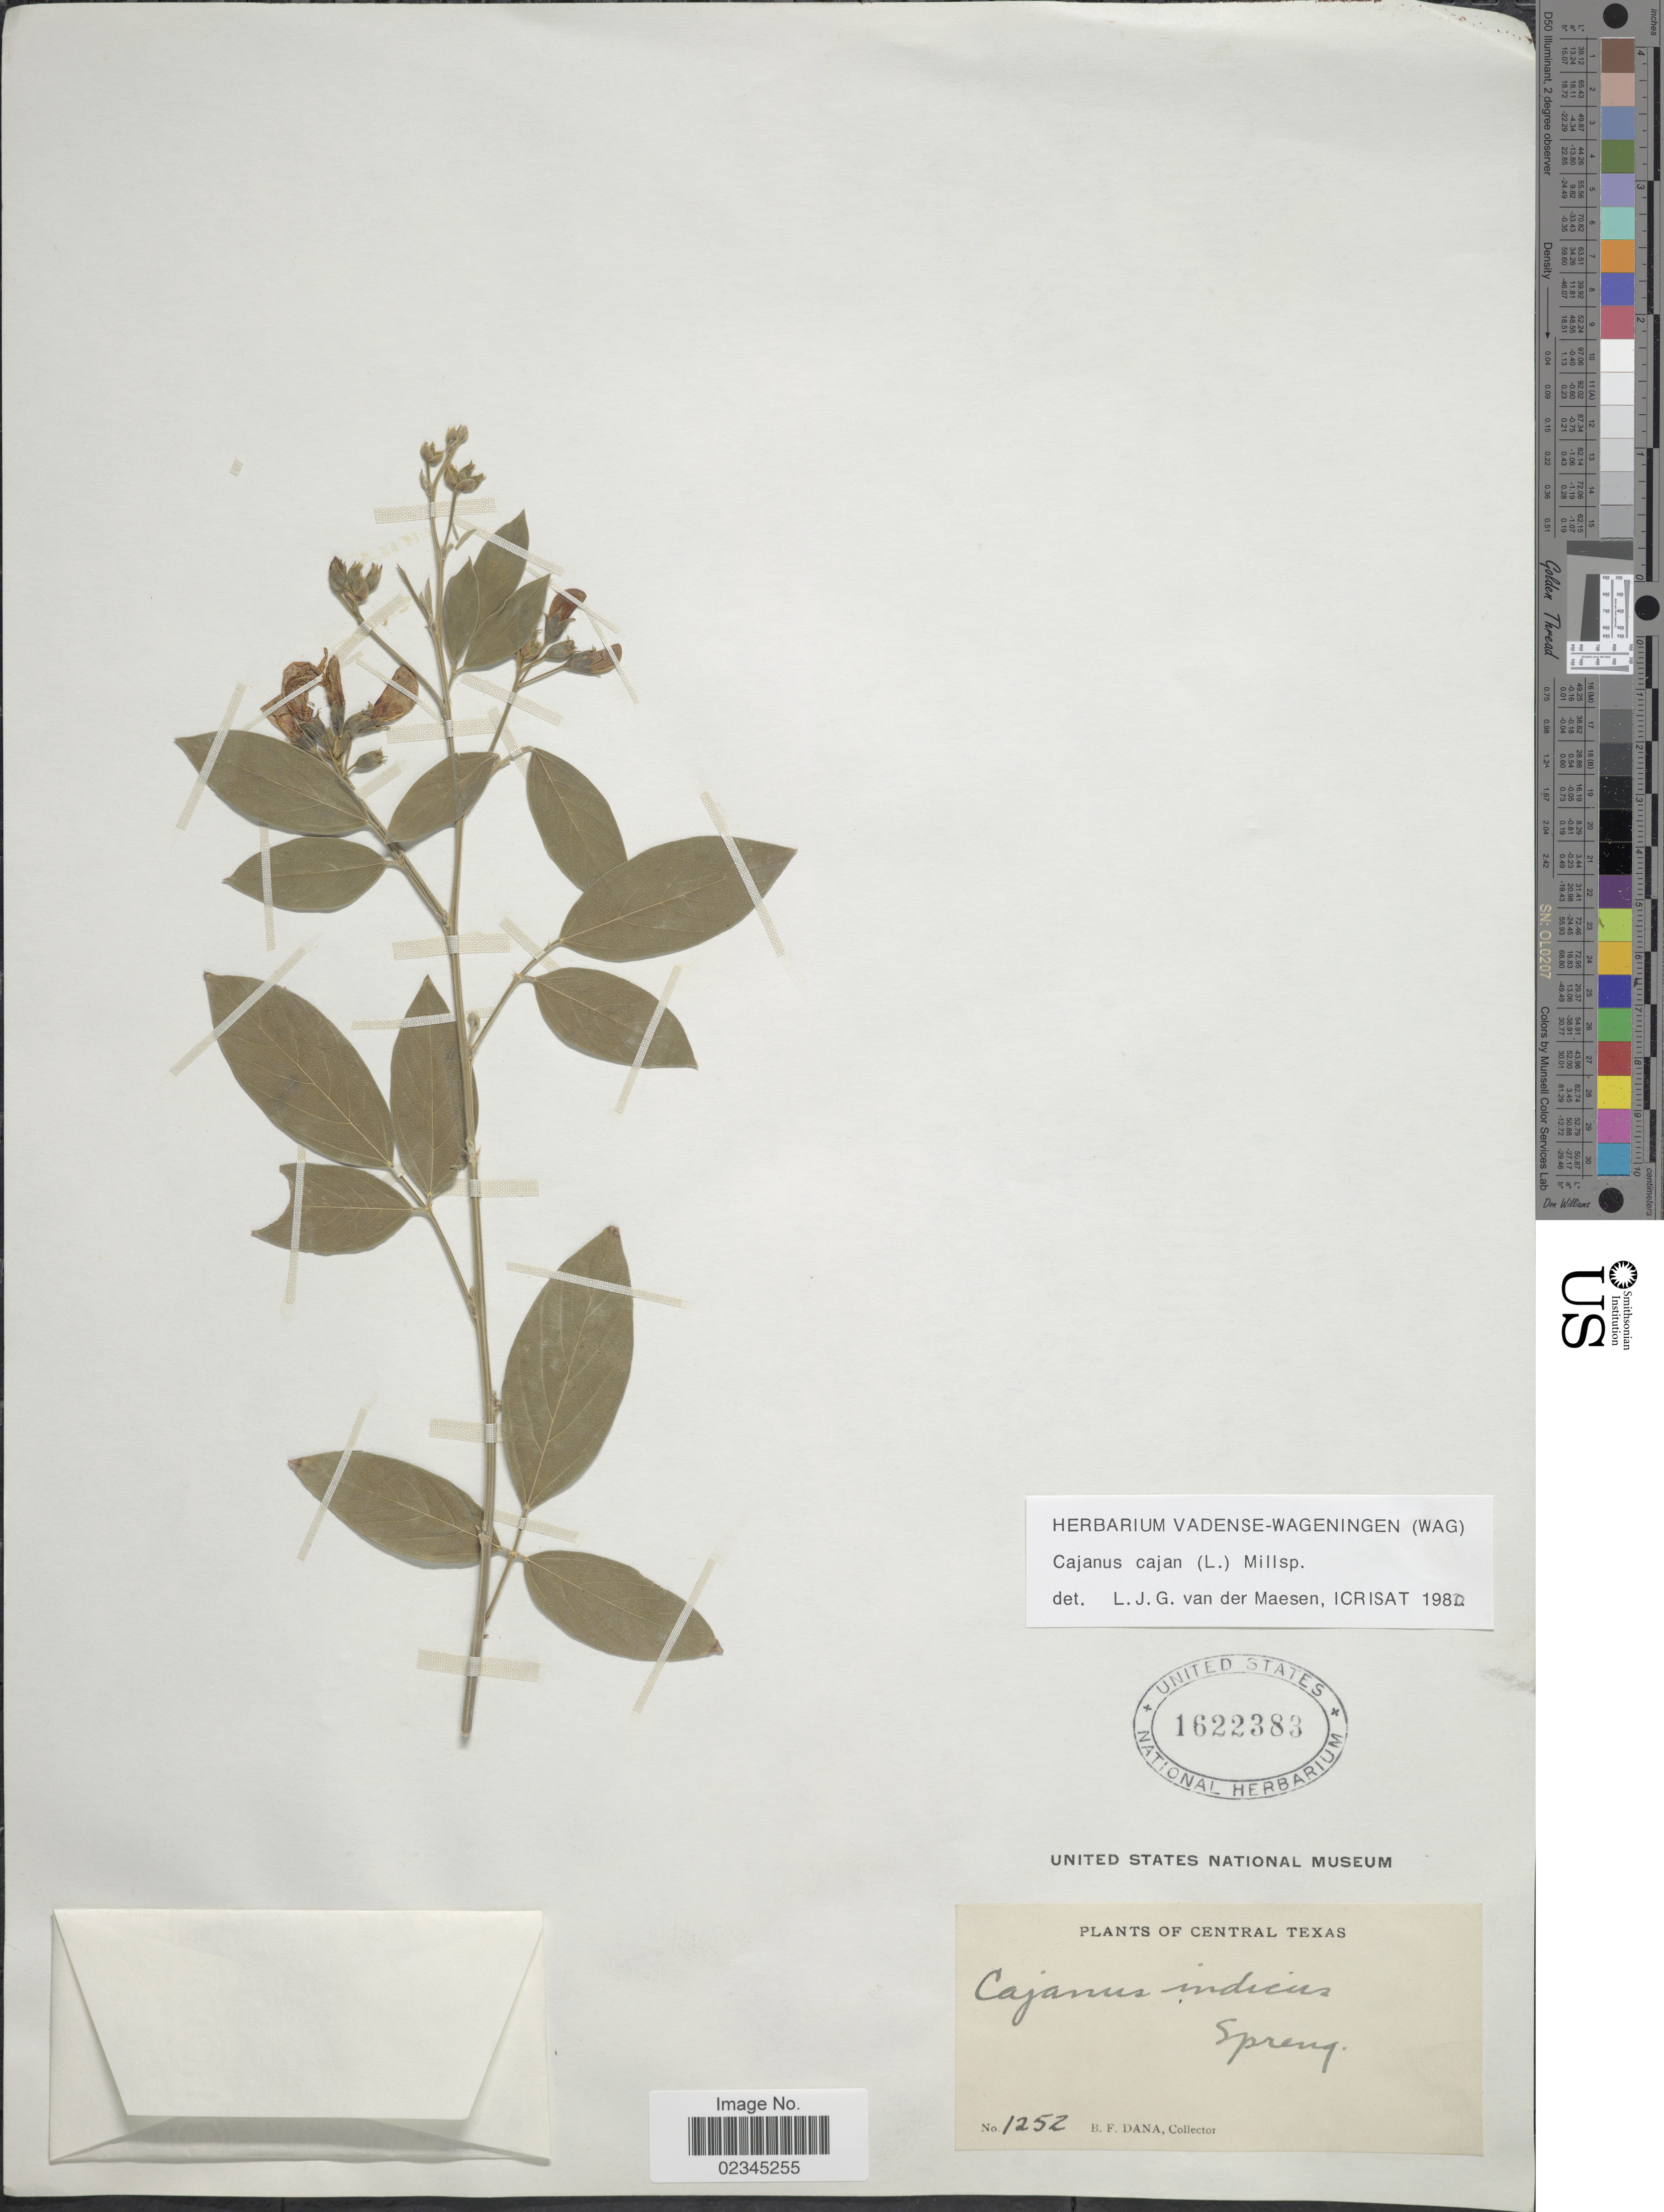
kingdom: Plantae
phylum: Tracheophyta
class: Magnoliopsida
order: Fabales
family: Fabaceae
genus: Cajanus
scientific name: Cajanus cajan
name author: (L.) Huth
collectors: B. Dana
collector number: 1252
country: United States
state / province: Texas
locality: Central Texas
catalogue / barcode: US 1622383